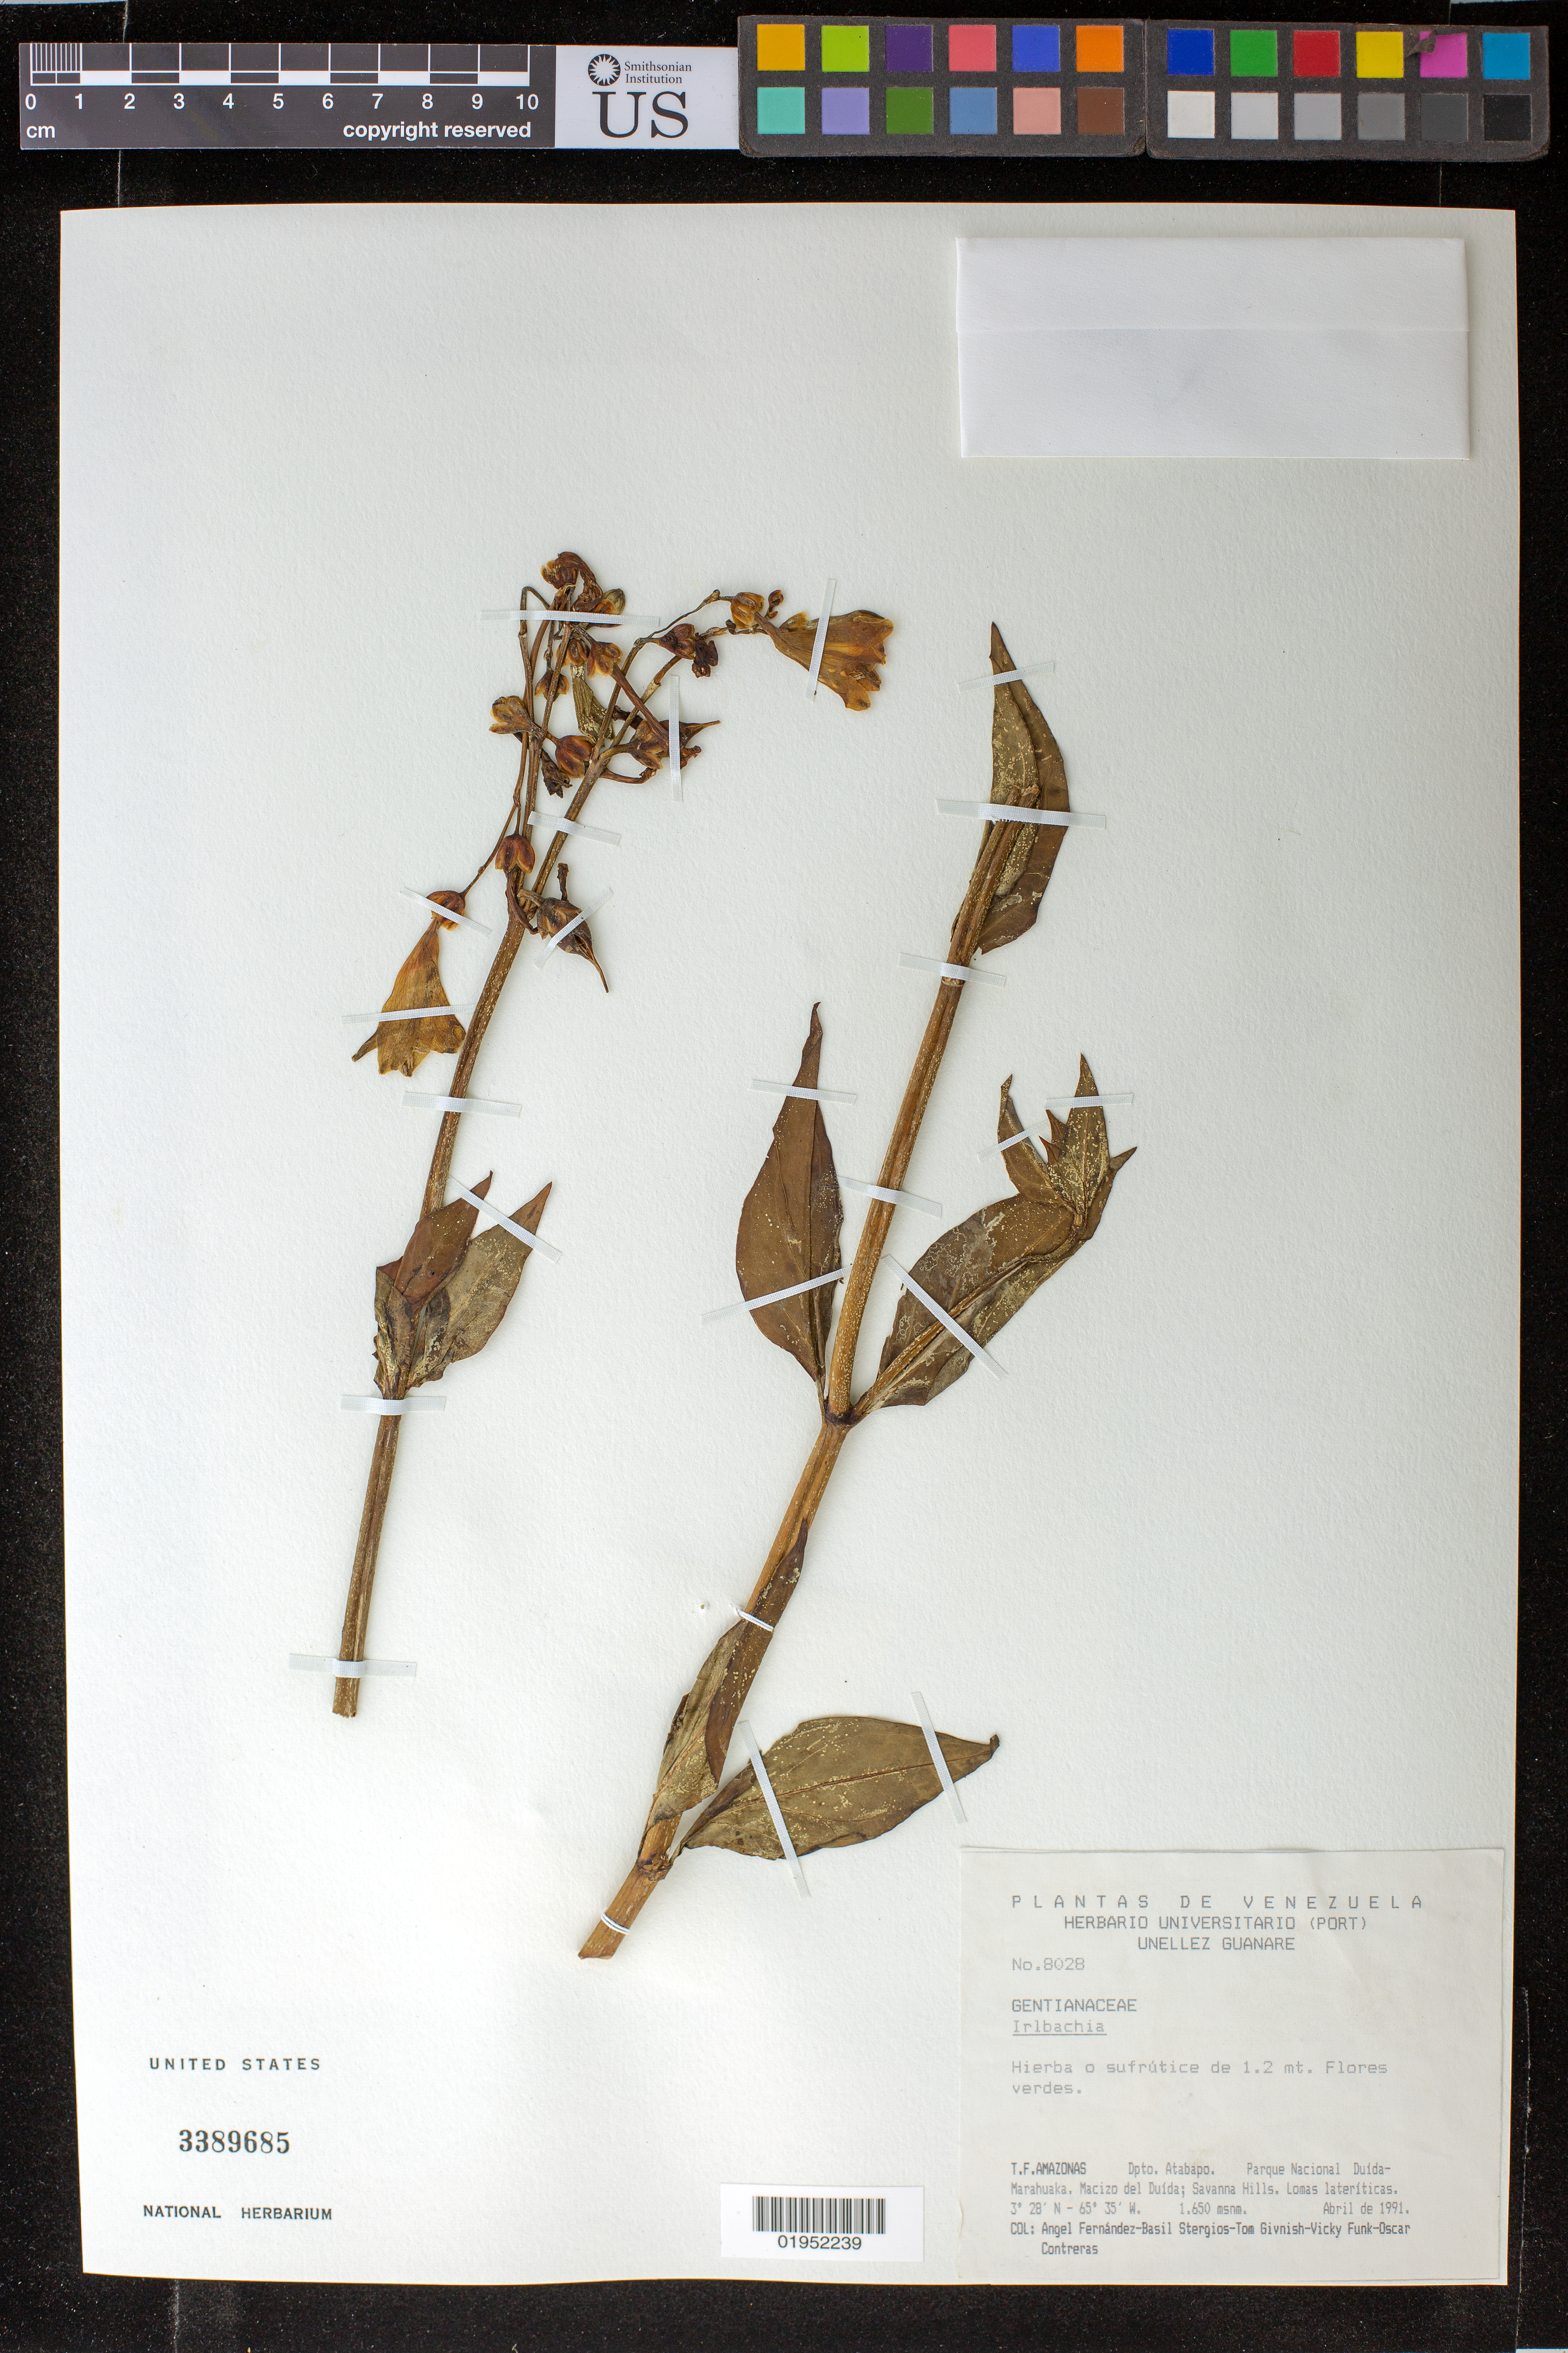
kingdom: Plantae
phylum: Tracheophyta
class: Magnoliopsida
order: Gentianales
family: Gentianaceae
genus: Irlbachia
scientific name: Irlbachia sp.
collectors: A. Fernández, B. G. Stergios, T. J. Givnish, V. Funk & O. Contreras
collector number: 8028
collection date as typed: Apr 1991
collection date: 1991-04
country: Venezuela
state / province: Amazonas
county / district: Atabapo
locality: Parque National Duida-Marahuaka, Macizo del Duida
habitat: Lomas lateriticas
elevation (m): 1650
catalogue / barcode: US 3389685